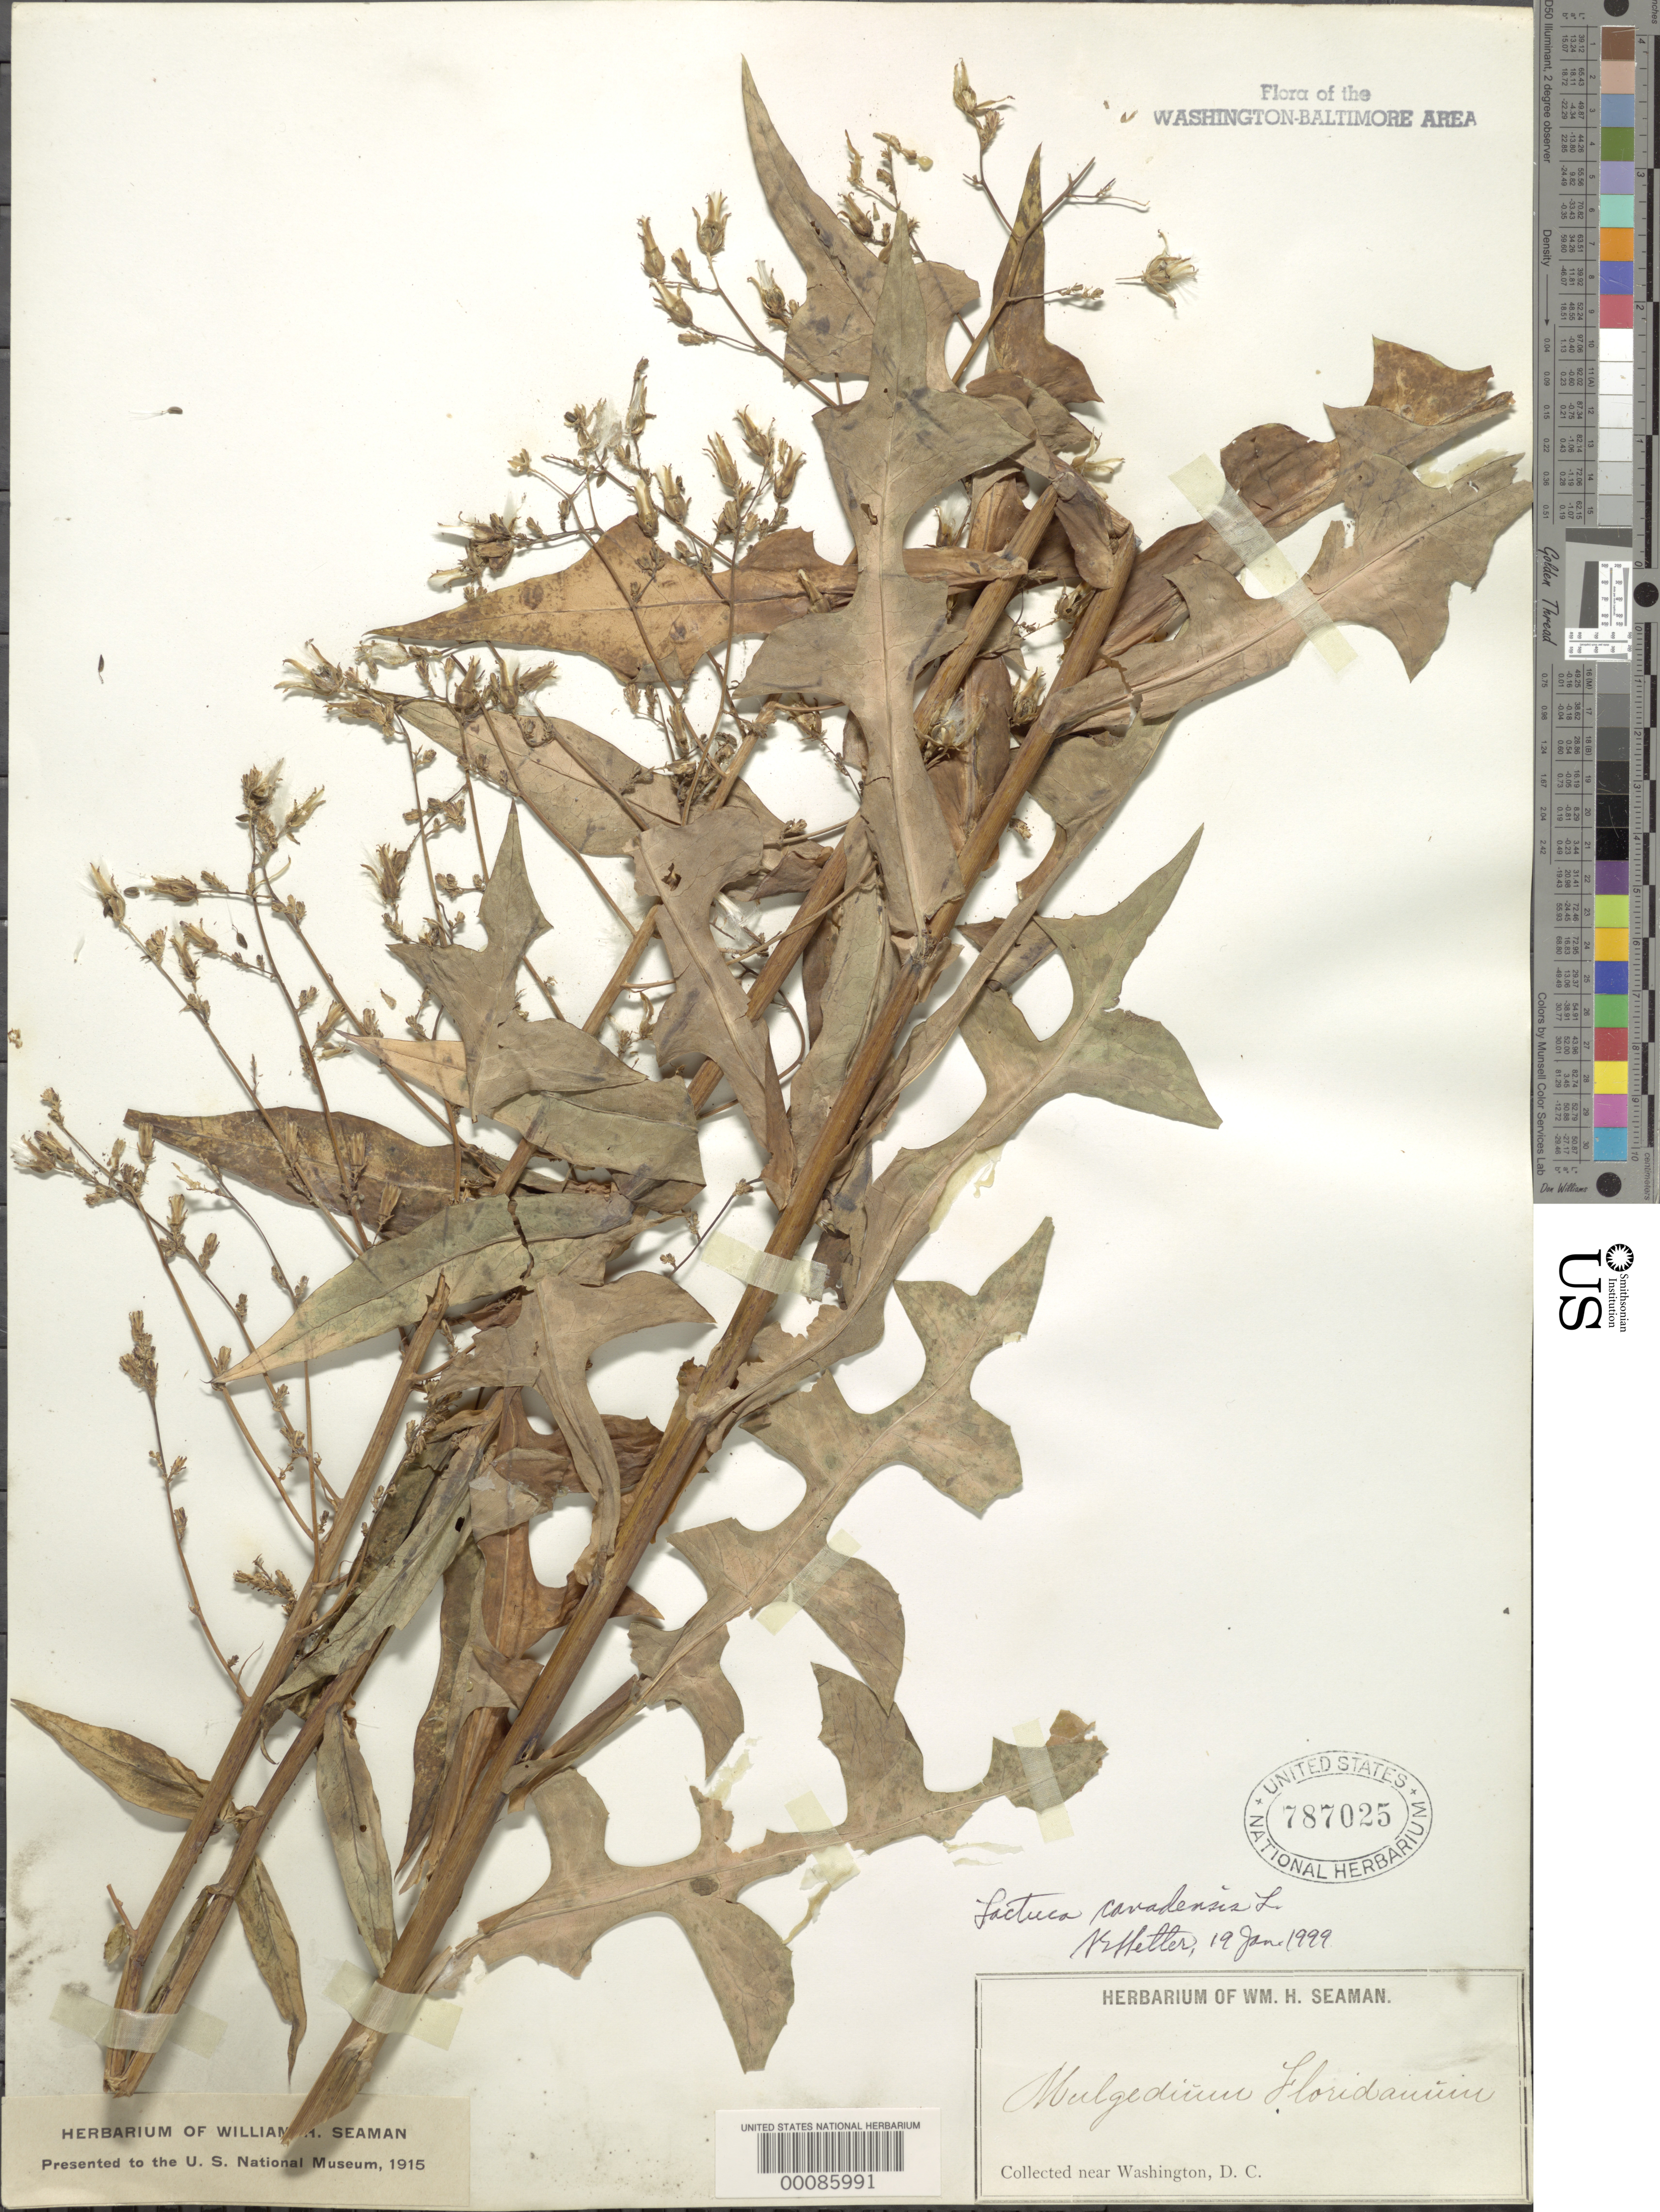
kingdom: Plantae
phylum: Tracheophyta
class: Magnoliopsida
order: Asterales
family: Asteraceae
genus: Lactuca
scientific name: Lactuca canadensis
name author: L.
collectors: W. Seaman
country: United States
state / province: District of Columbia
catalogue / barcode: US 787025